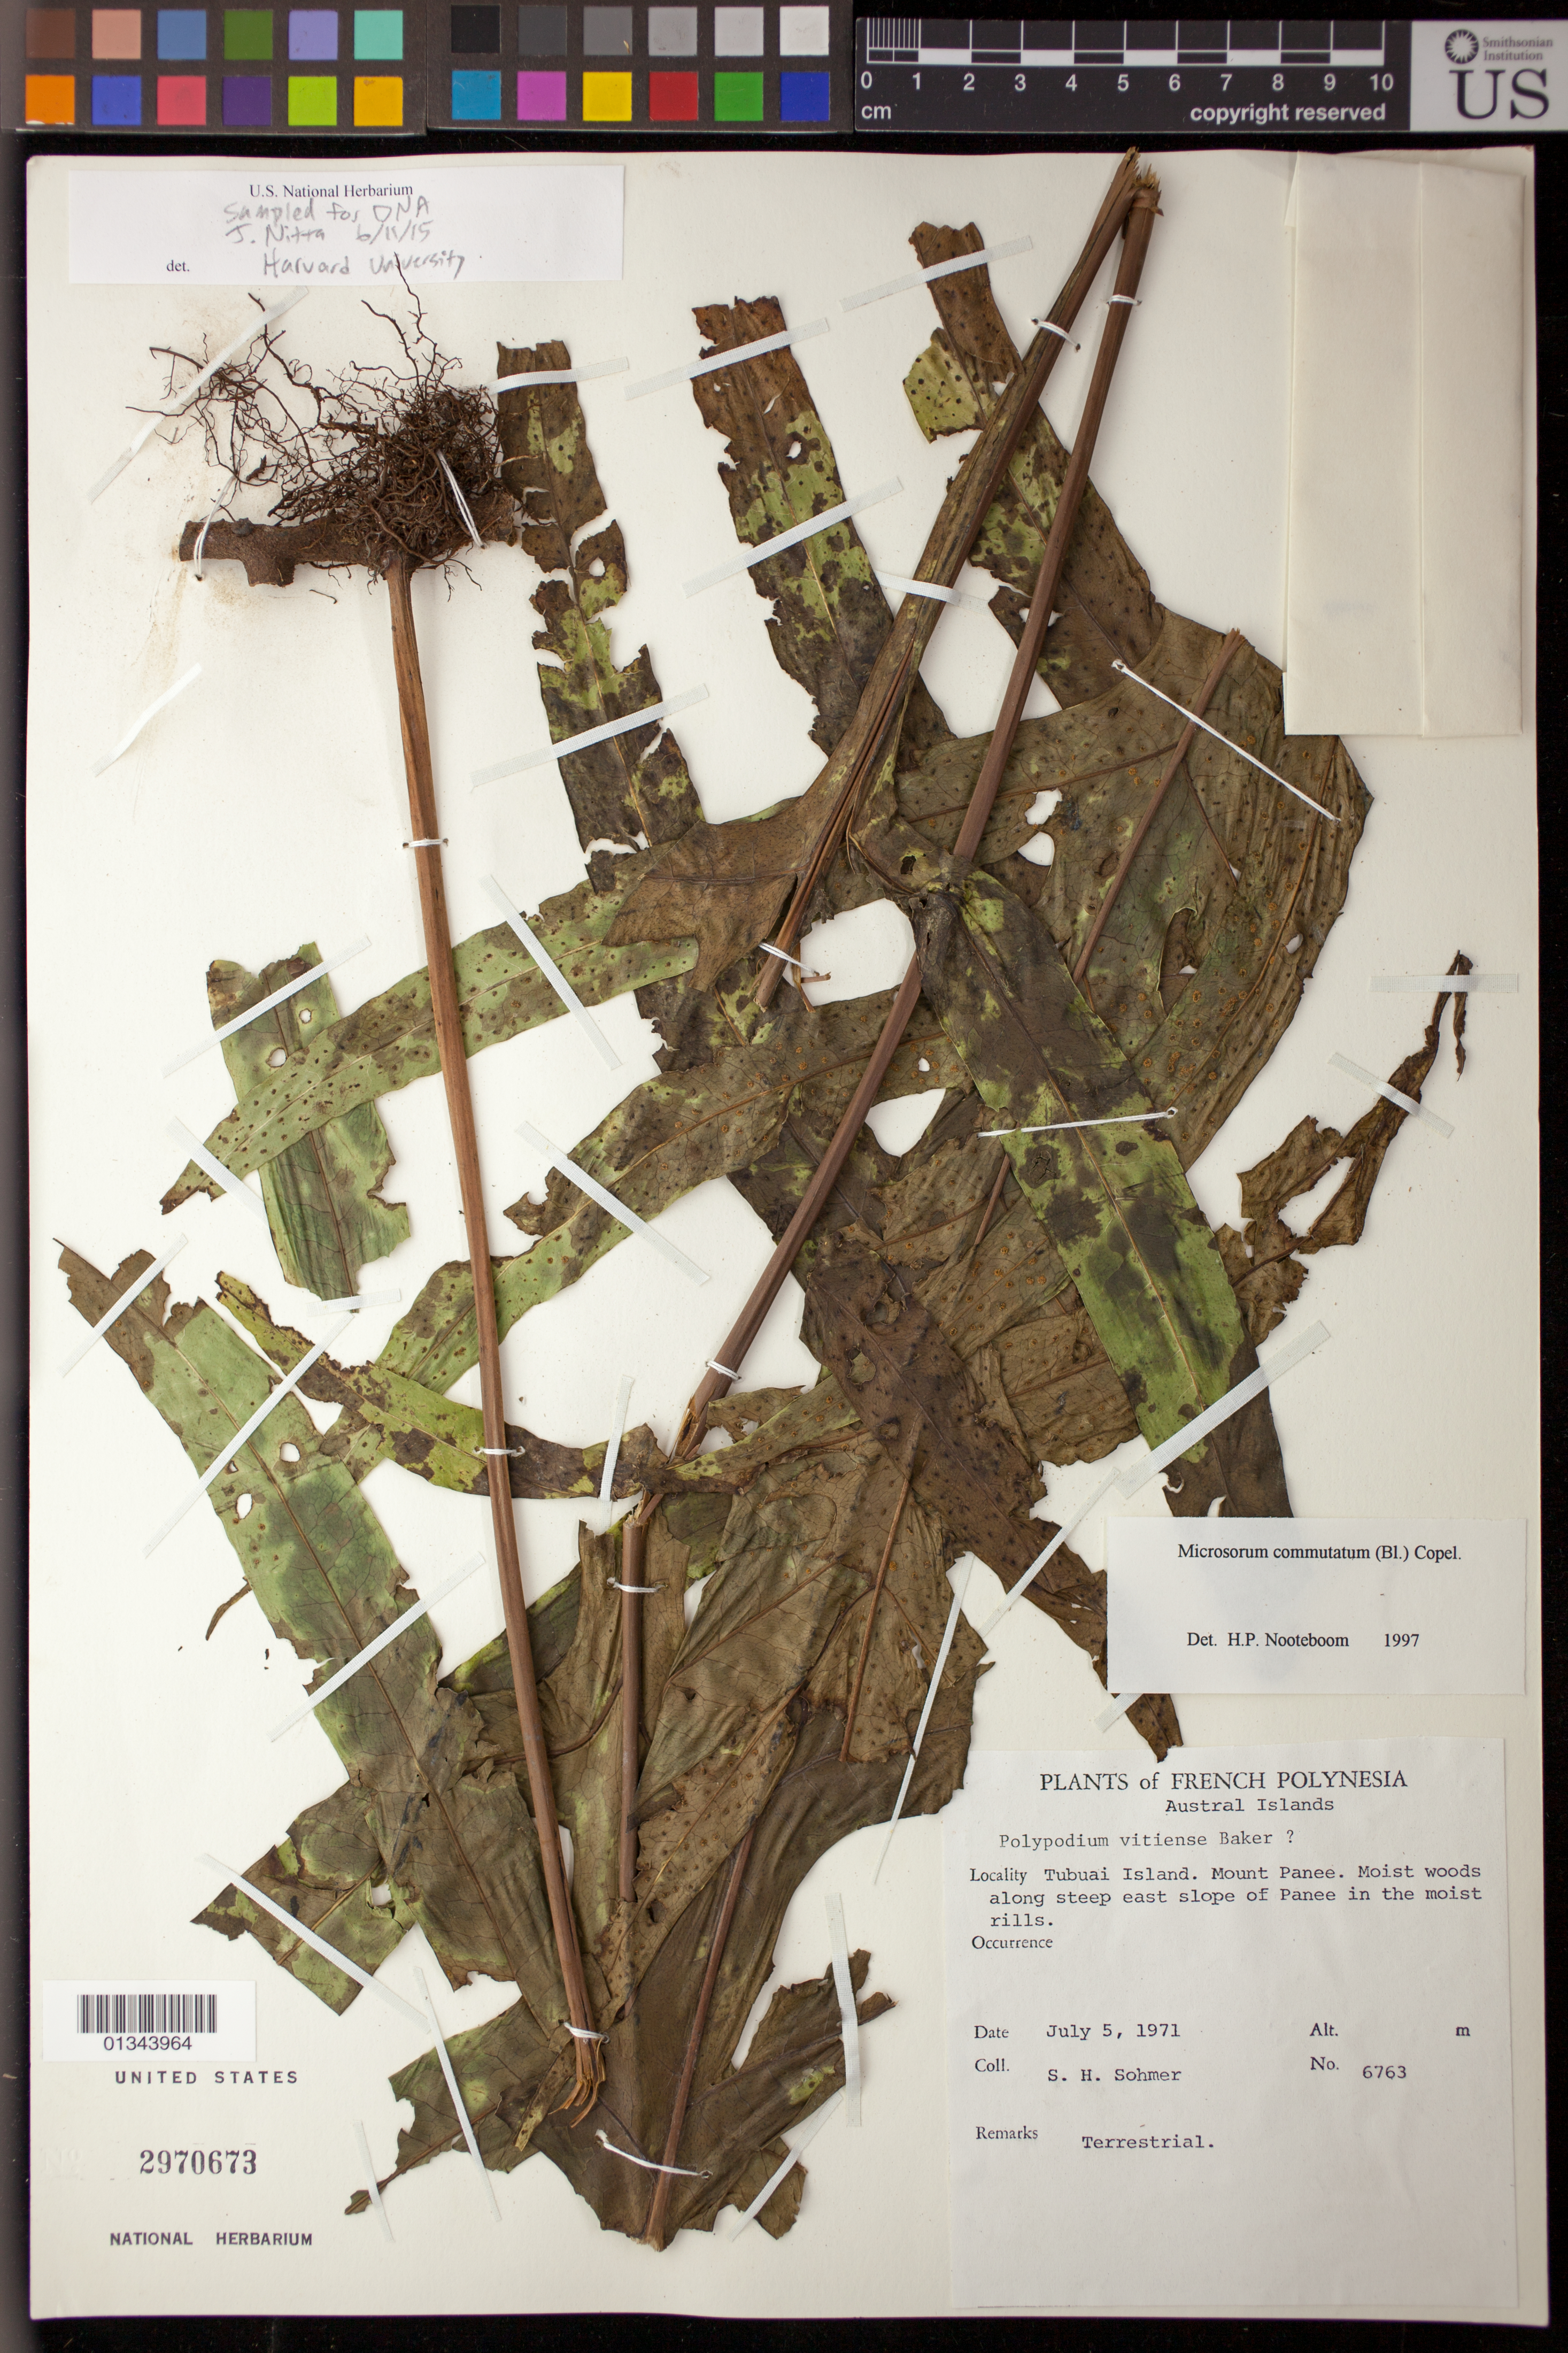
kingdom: Plantae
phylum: Tracheophyta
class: Polypodiopsida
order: Polypodiales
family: Polypodiaceae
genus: Microsorum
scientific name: Microsorum commutatum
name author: (Blume) Copel.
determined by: Nooteboom, H. P.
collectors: S. H. Sohmer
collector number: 6763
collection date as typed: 05 Jul 1971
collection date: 1971-07-05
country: French Polynesia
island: Tubuai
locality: Tubuai Island. Mount Panee.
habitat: Moist woods along steep east slope of Panee in the moist rills.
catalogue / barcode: US 2970673